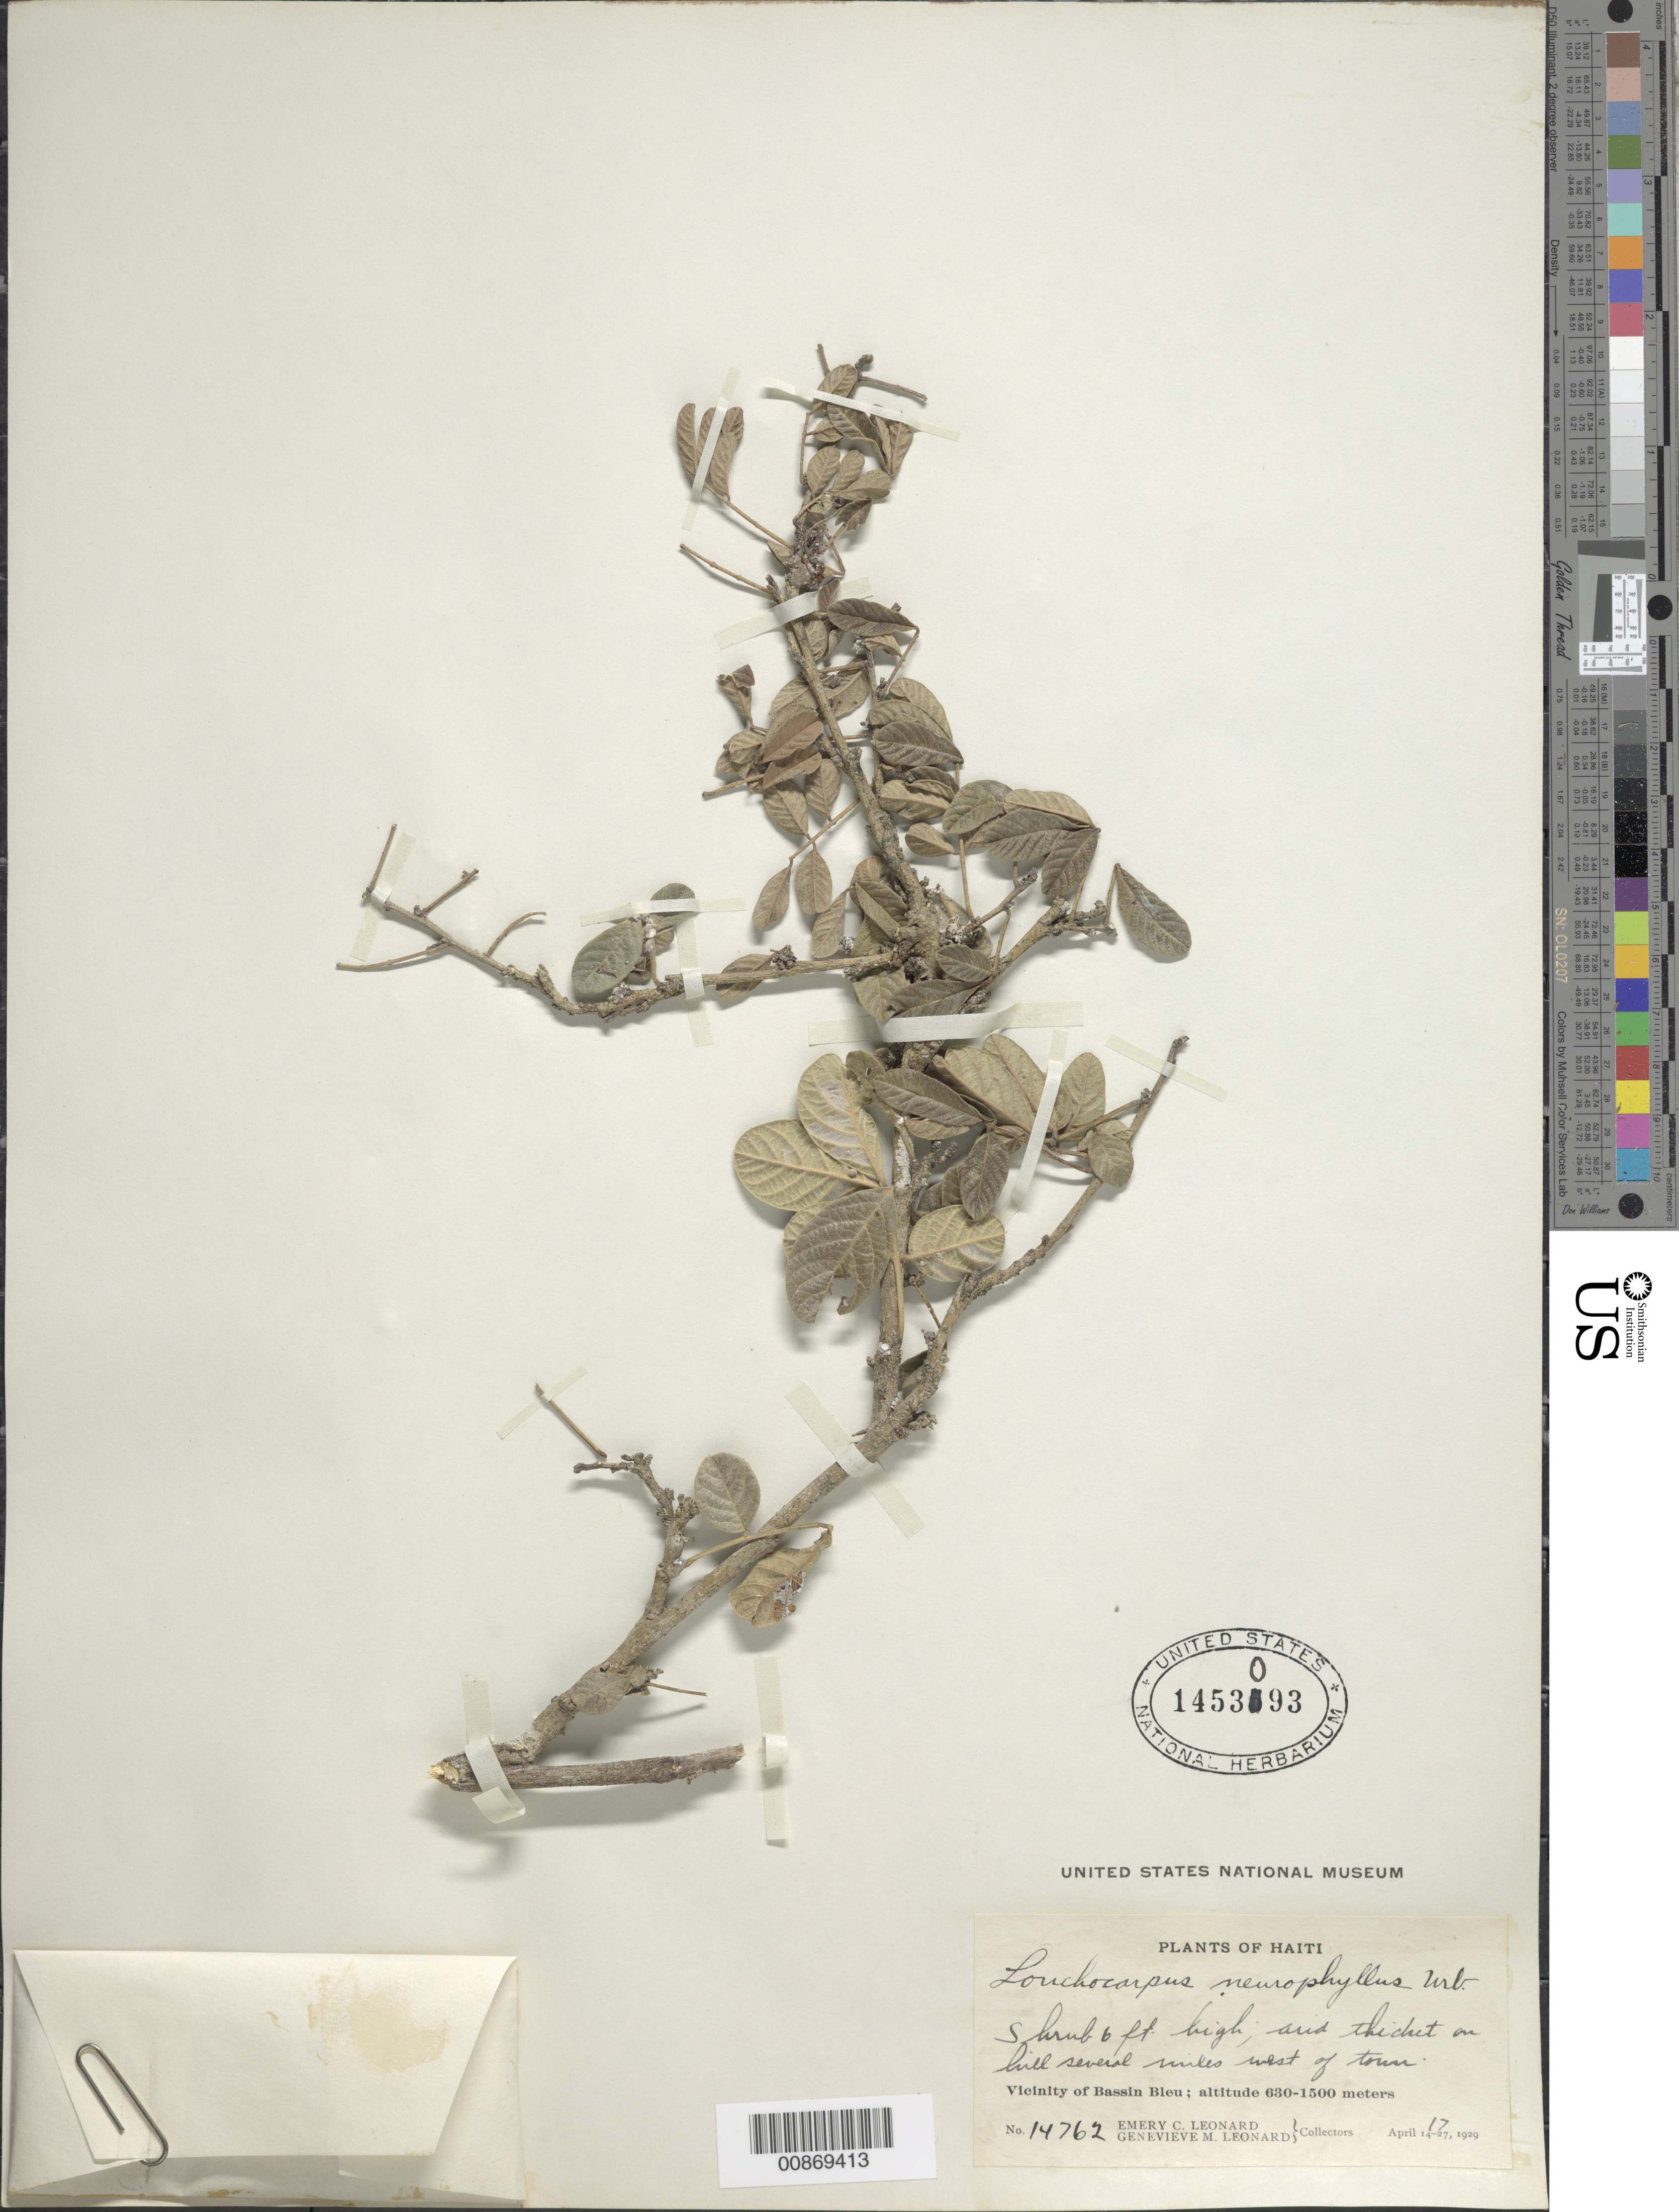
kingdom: Plantae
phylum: Tracheophyta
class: Magnoliopsida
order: Fabales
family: Fabaceae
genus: Lonchocarpus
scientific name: Lonchocarpus neurophyllus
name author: Urb.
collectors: E. C. Leonard & G. M. Leonard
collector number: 14762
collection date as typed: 17 Apr 1929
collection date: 1929-04-17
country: Haiti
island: Hispaniola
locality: Vicinity of Bassin Bleu. On hills several miles west of town.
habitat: Arid thicket on hills.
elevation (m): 630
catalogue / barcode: US 1453093